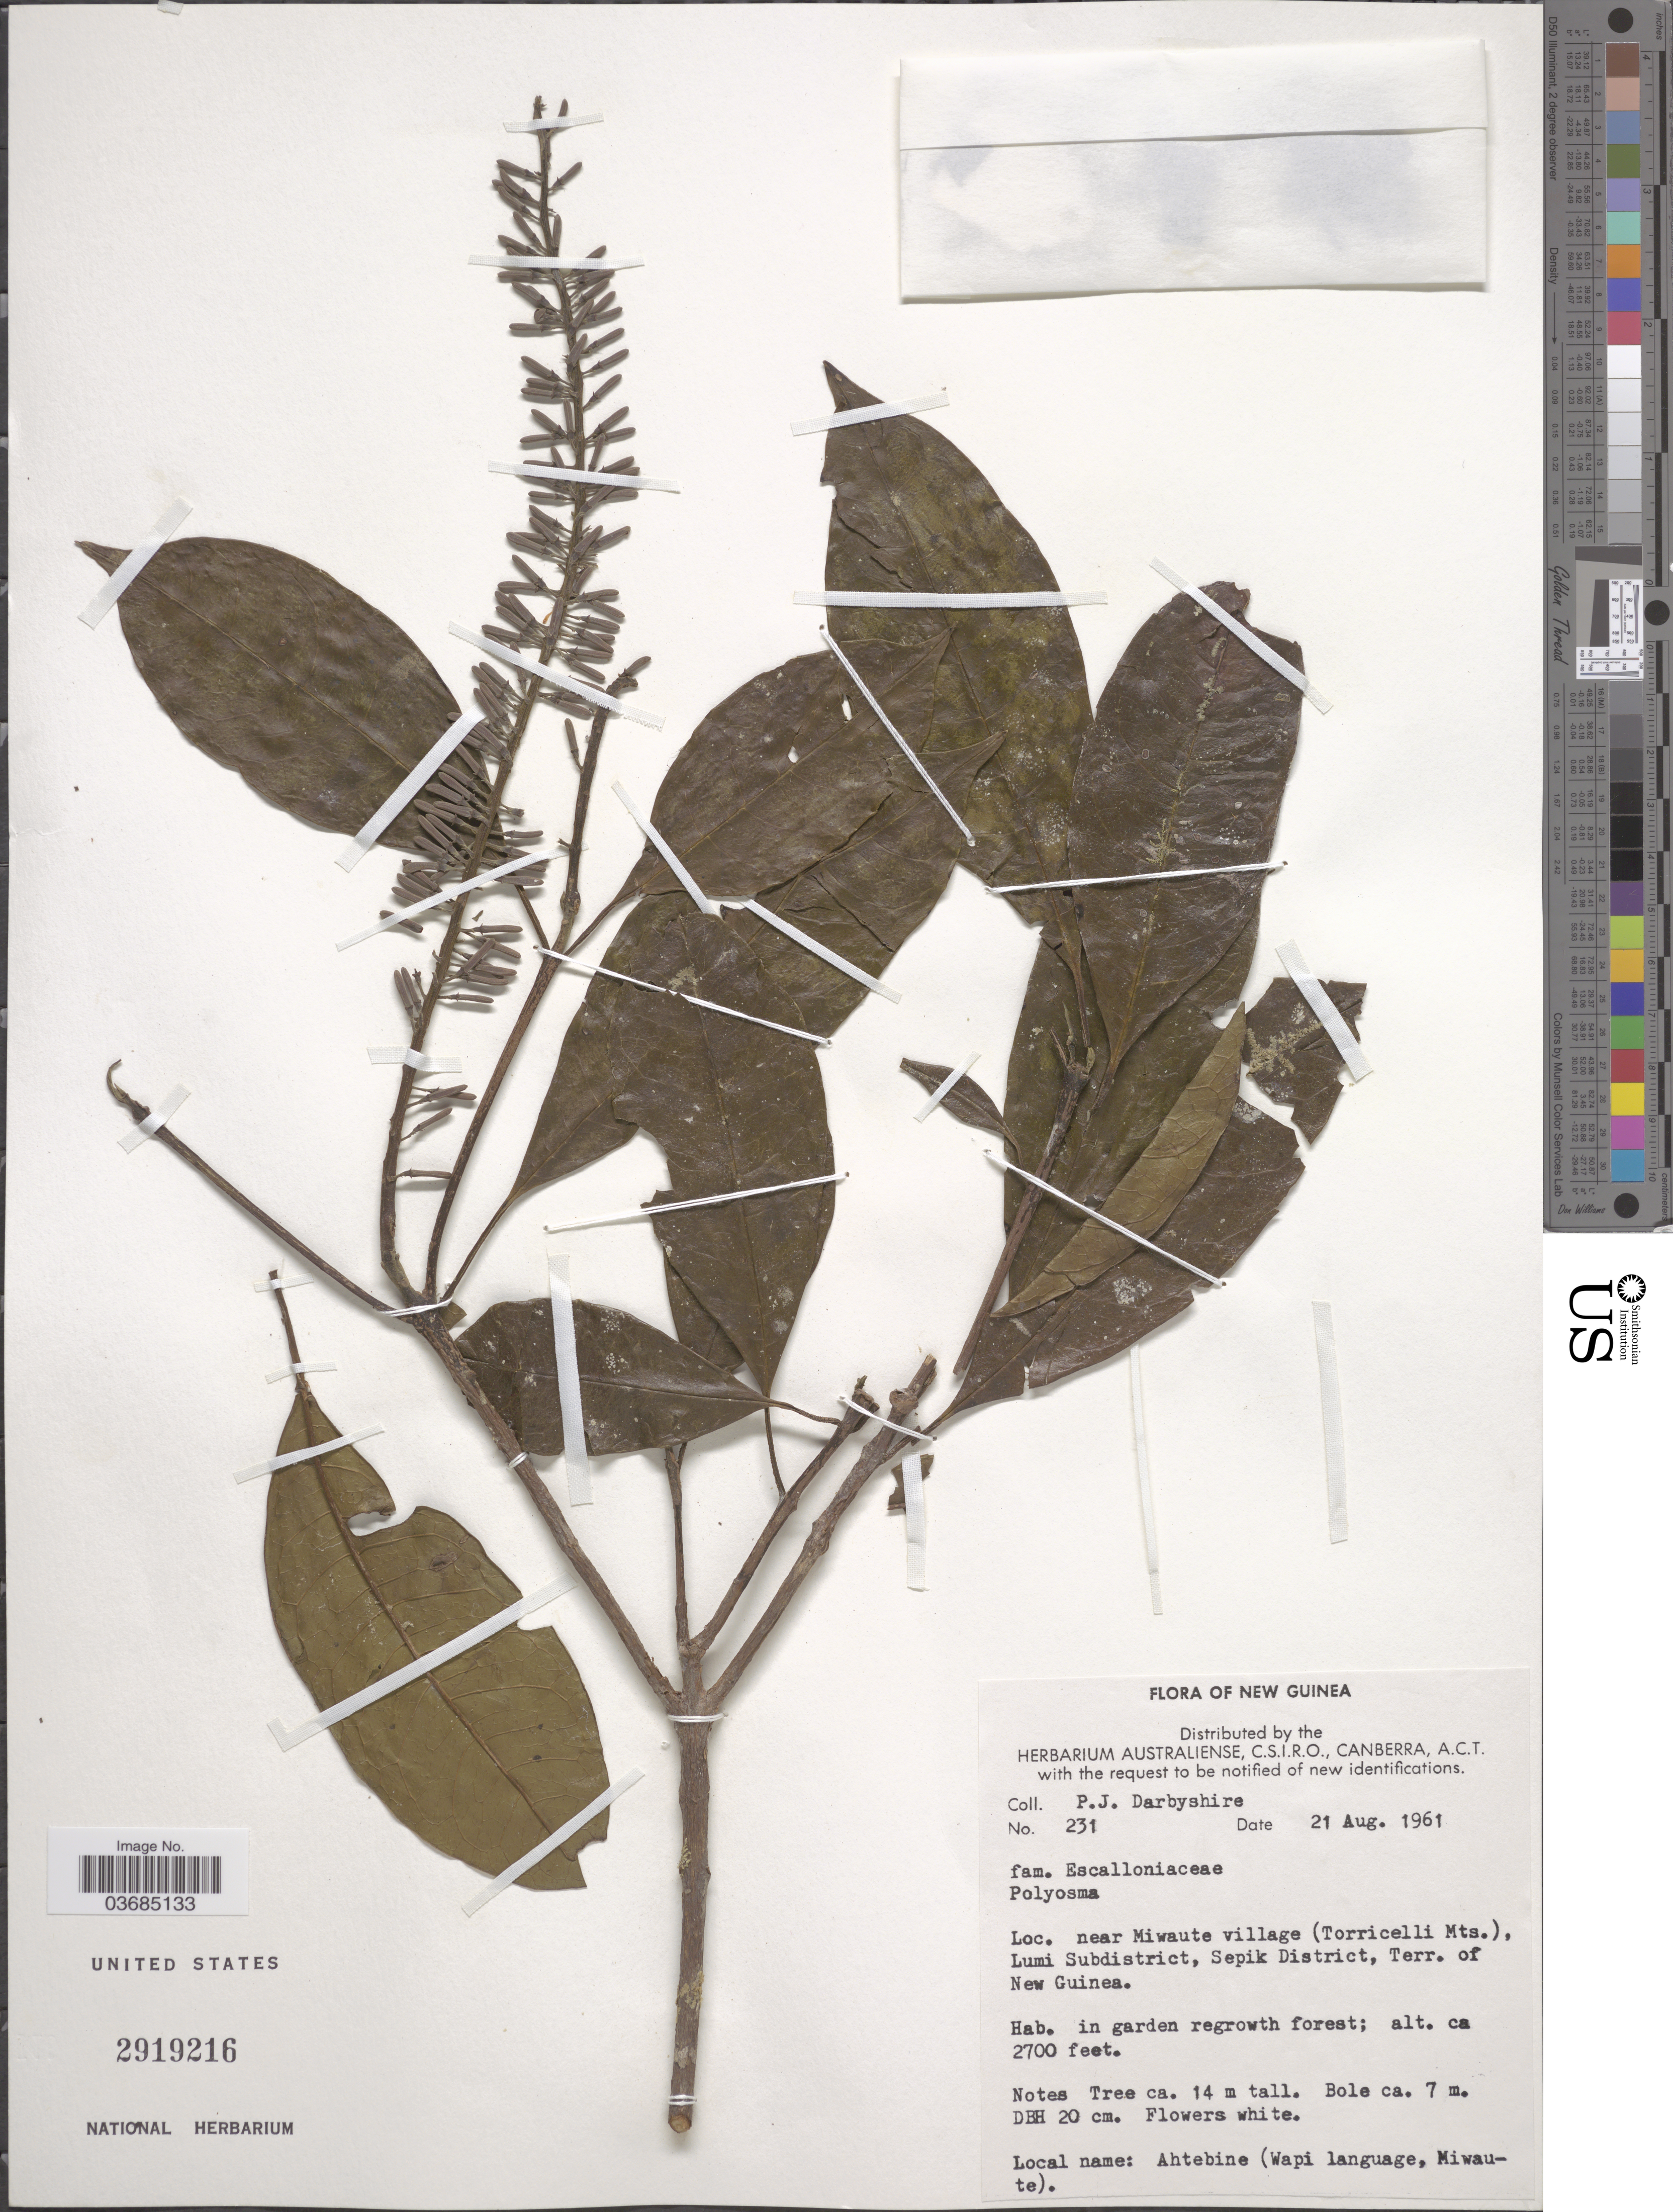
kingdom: Plantae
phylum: Tracheophyta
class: Magnoliopsida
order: Escalloniales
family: Escalloniaceae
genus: Polyosma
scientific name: Polyosma sp.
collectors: P. Darbyshire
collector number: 231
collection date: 1961-08-21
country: Papua New Guinea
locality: New Guinea. Near Miwaute village (Torricelli Mts.), Lumi Subdistrict, Sepik District, Terr. of New Guinea. In garden regrowth forest.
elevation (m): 823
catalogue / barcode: US 2919216